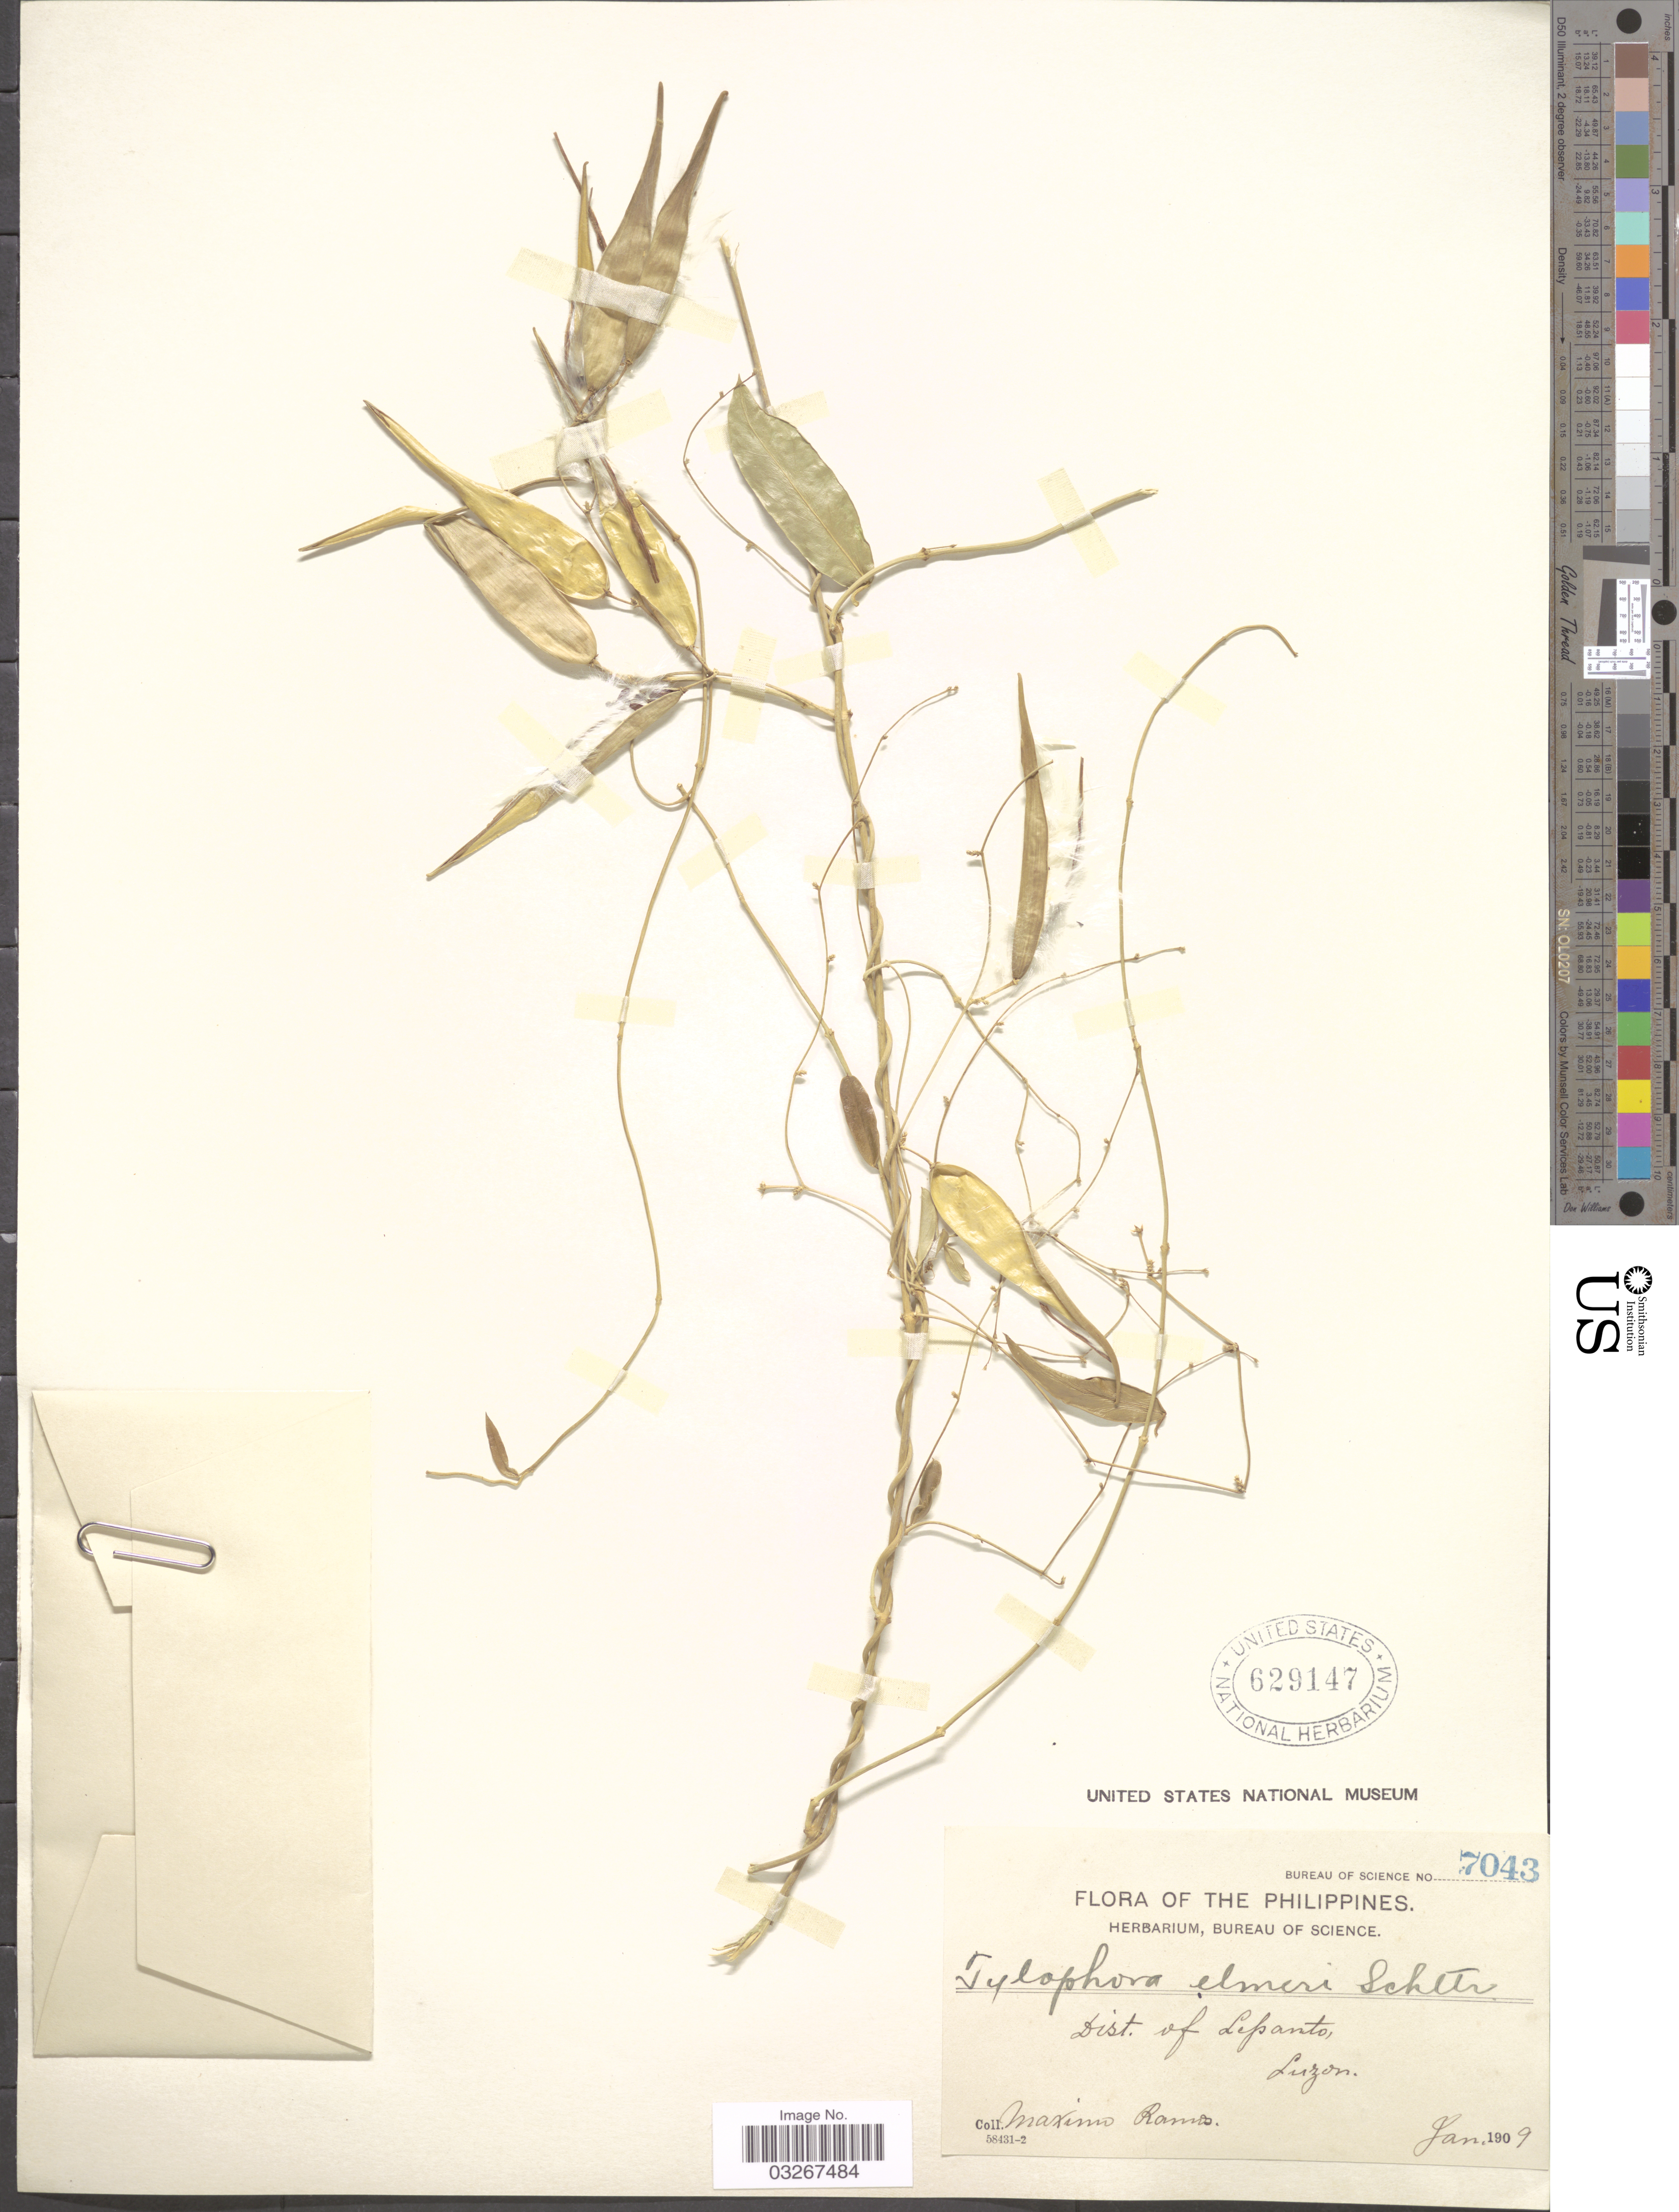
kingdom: Plantae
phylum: Tracheophyta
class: Magnoliopsida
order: Gentianales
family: Apocynaceae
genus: Tylophora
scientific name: Tylophora elmeri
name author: Schltr.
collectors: M. Ramos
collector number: Bureau of Science 7043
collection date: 1909-01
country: Philippines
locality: Dist. of Lepanto, Luzon.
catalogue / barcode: US 629147